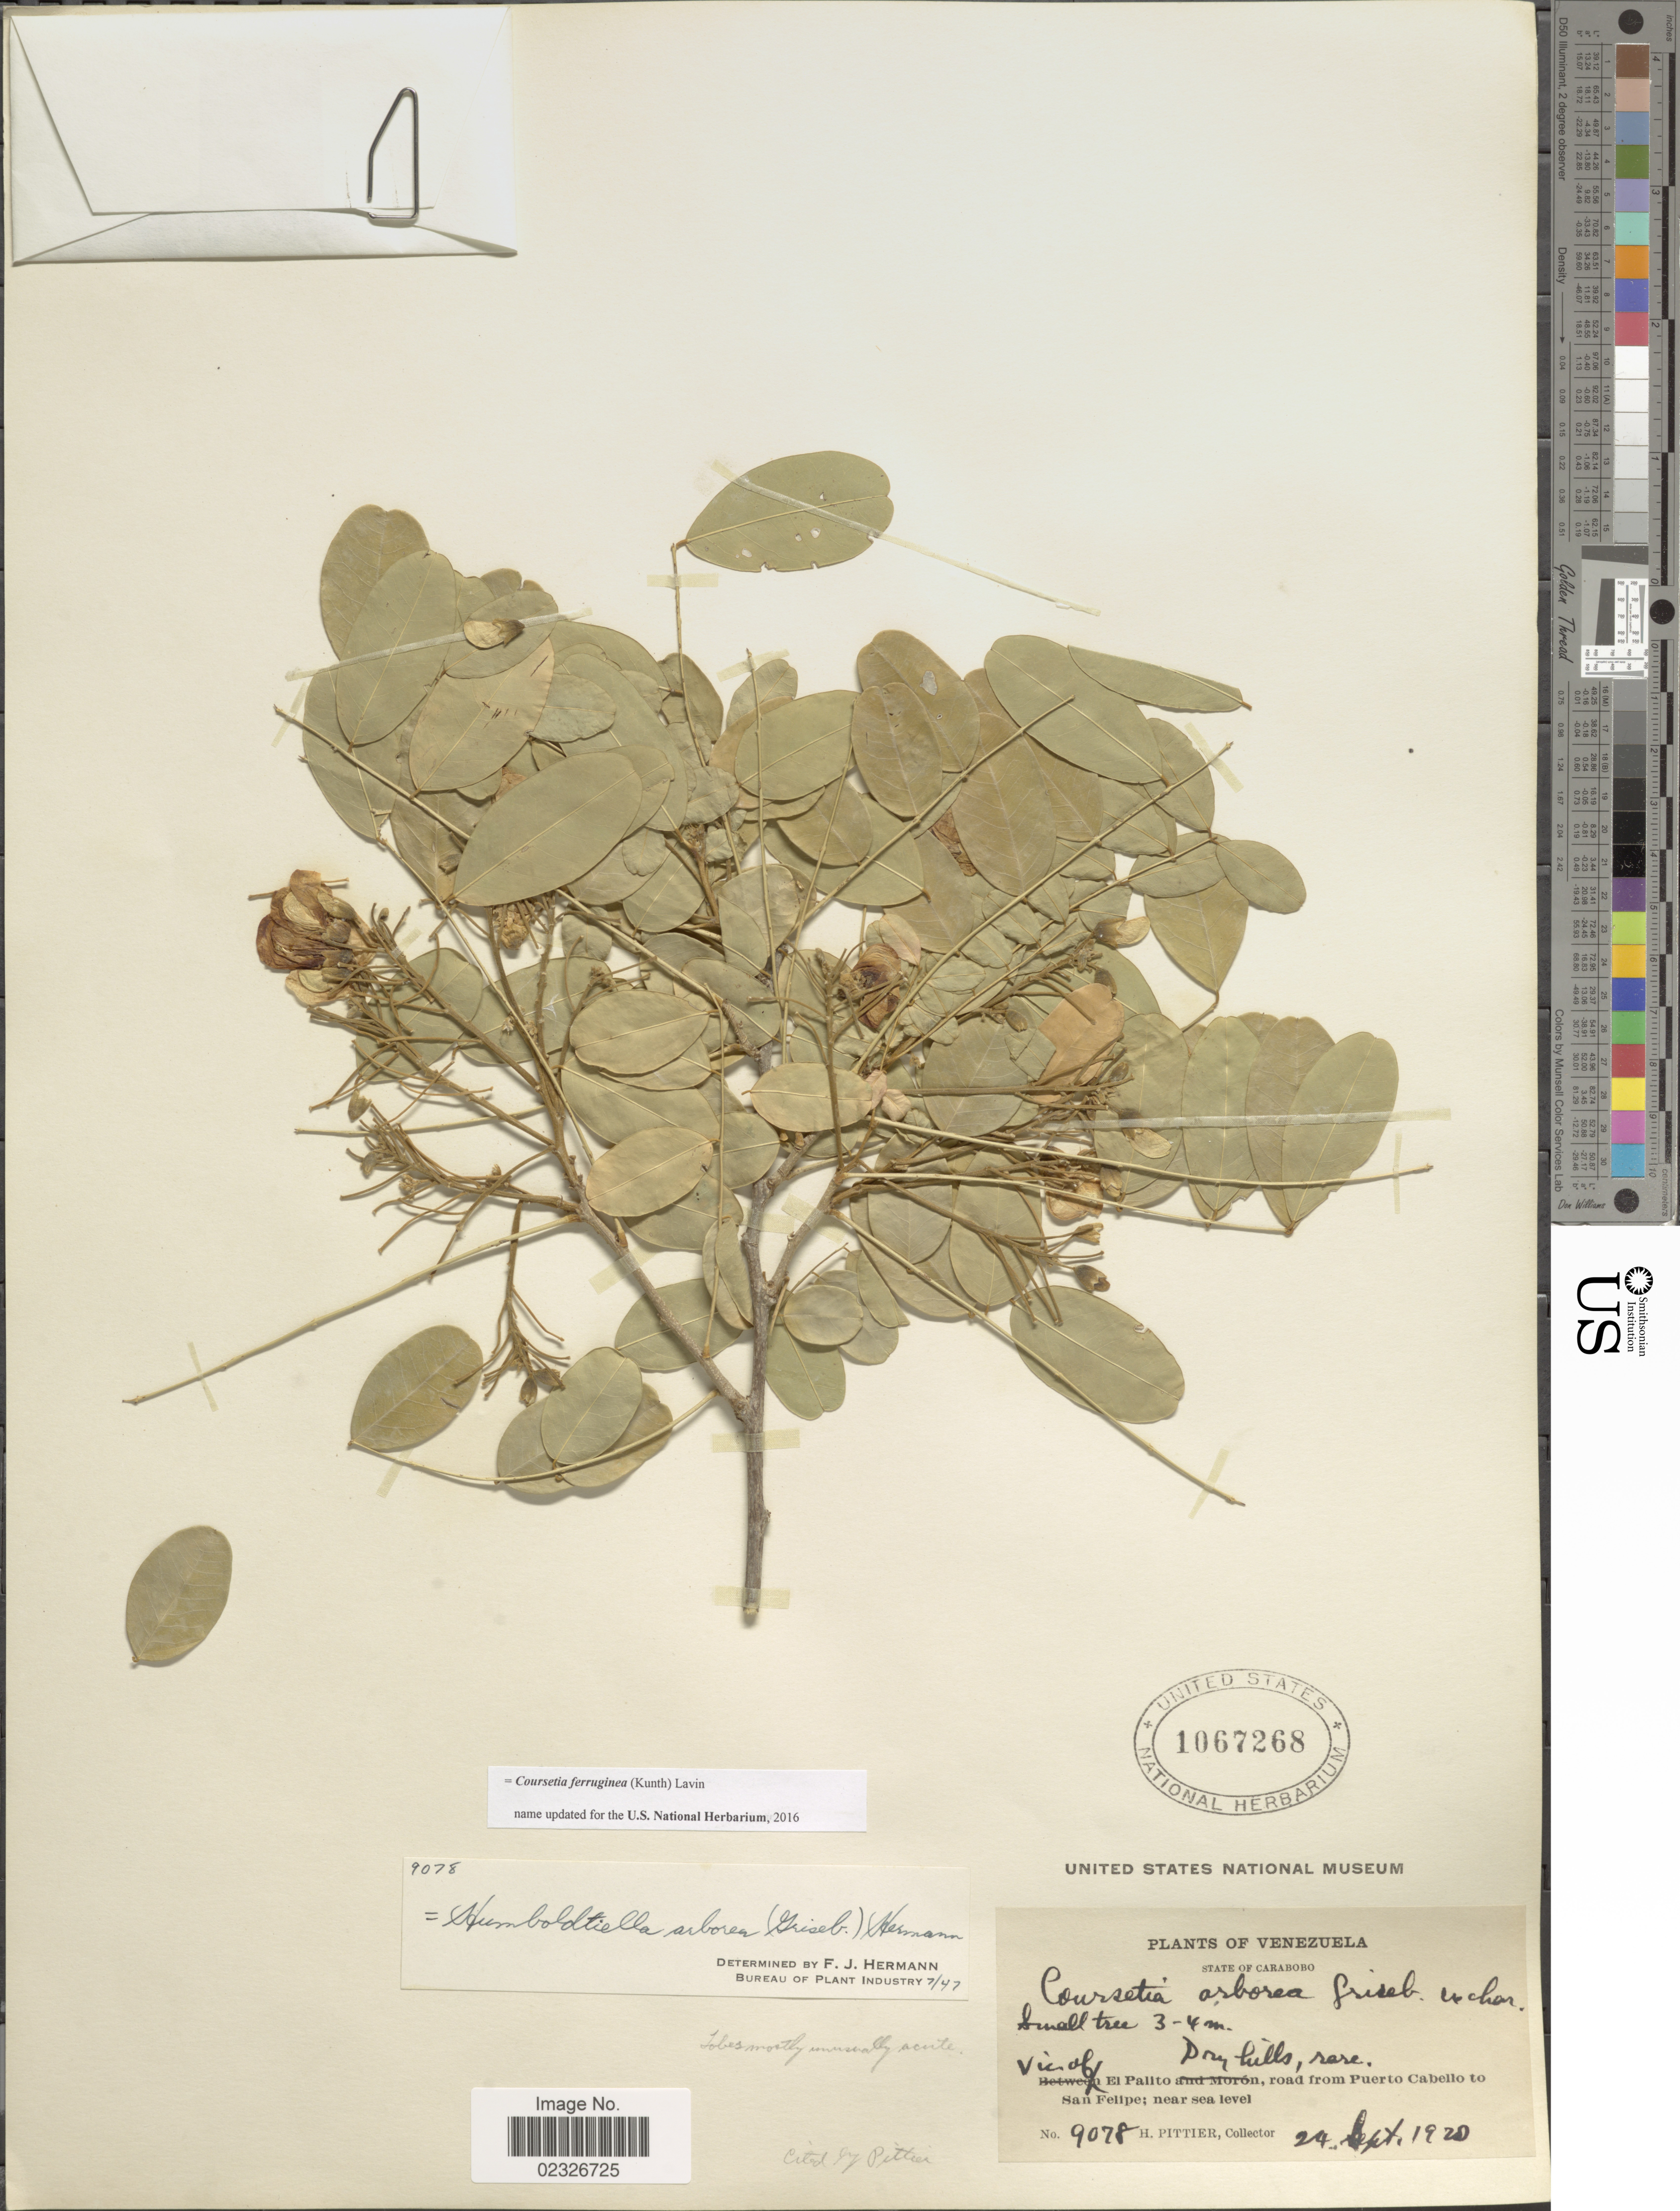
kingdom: Plantae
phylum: Tracheophyta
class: Magnoliopsida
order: Fabales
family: Fabaceae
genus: Coursetia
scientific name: Coursetia ferruginea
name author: (Kunth) Lavin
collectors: H. F. Pittier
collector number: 9078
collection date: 1928-09-24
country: Venezuela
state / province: Carabobo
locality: State of Carabobo. Vic. of El Palito Dry hills, rare, road from Puerto Cabello to San Felipe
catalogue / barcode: US 1067268